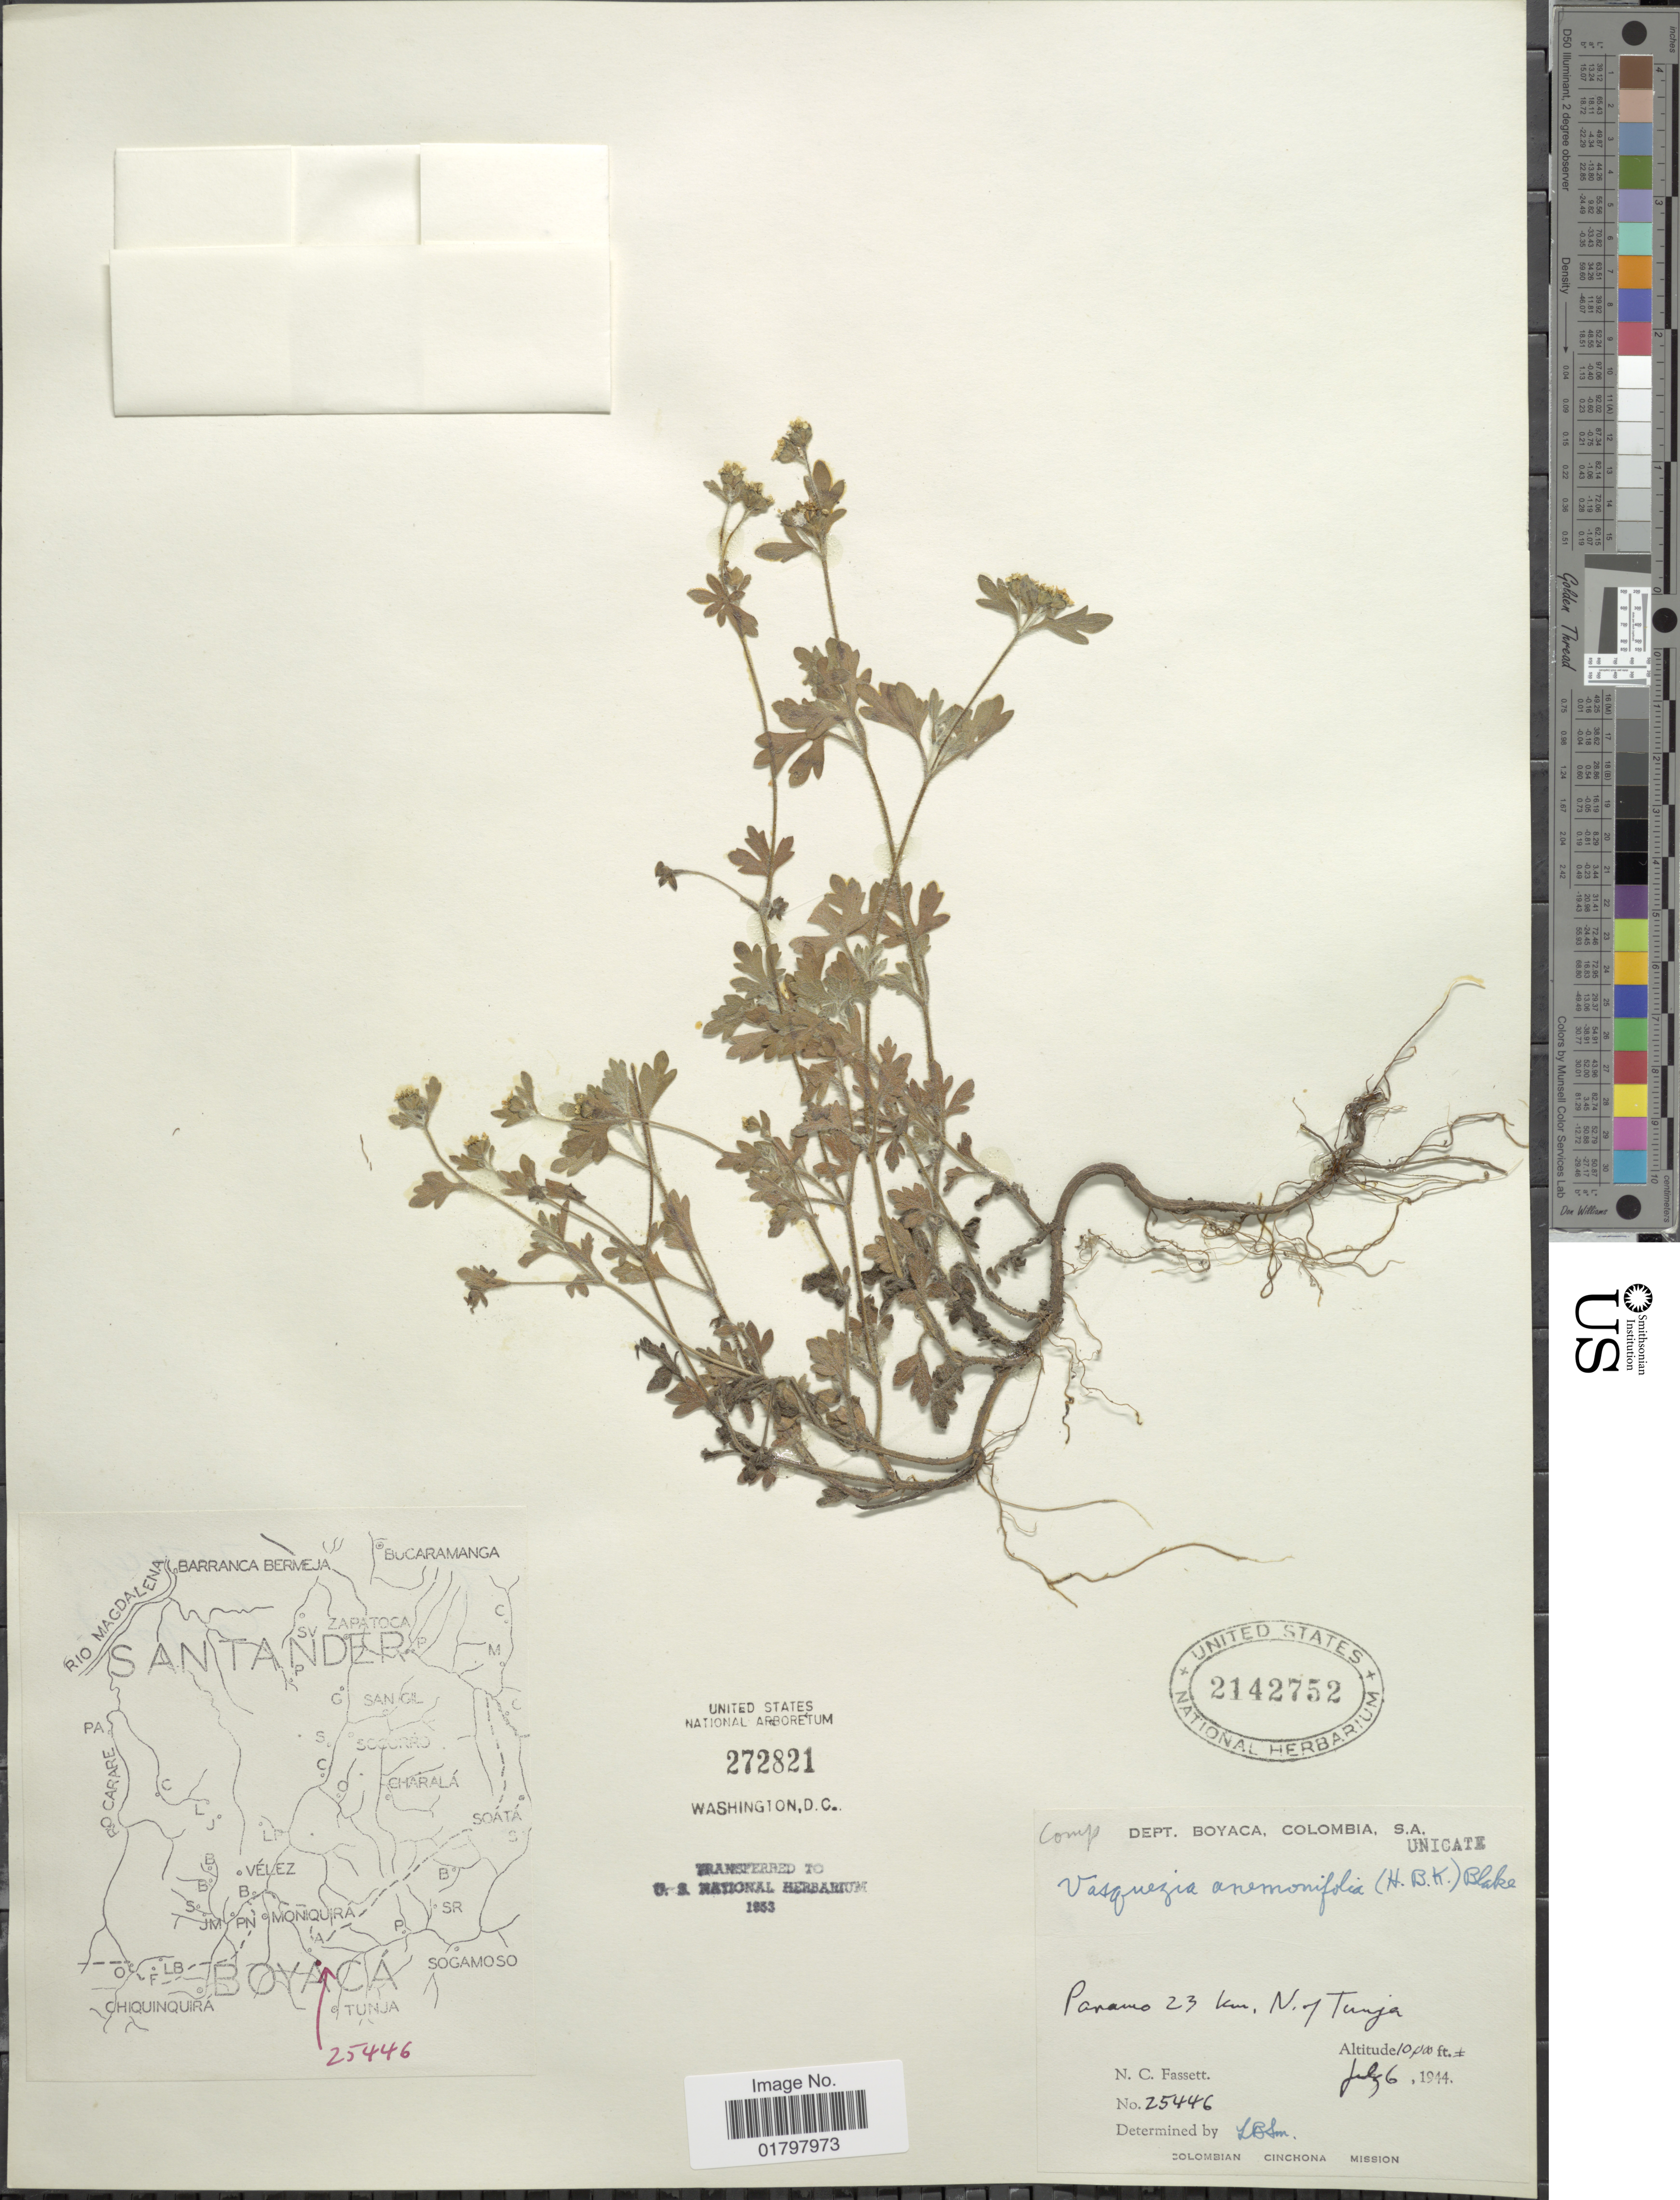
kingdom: Plantae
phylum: Tracheophyta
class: Magnoliopsida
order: Asterales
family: Asteraceae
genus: Vasquesia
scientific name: Vasquesia anemonifolia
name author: (Kunth) Less.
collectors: N. C. Fassett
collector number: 25446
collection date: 1944-07-06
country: Colombia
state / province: Boyacá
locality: Dept. Boyaca, Colombia, S.A. Paramo 23 km, N. of Tanja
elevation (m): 3048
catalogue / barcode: US 2142752